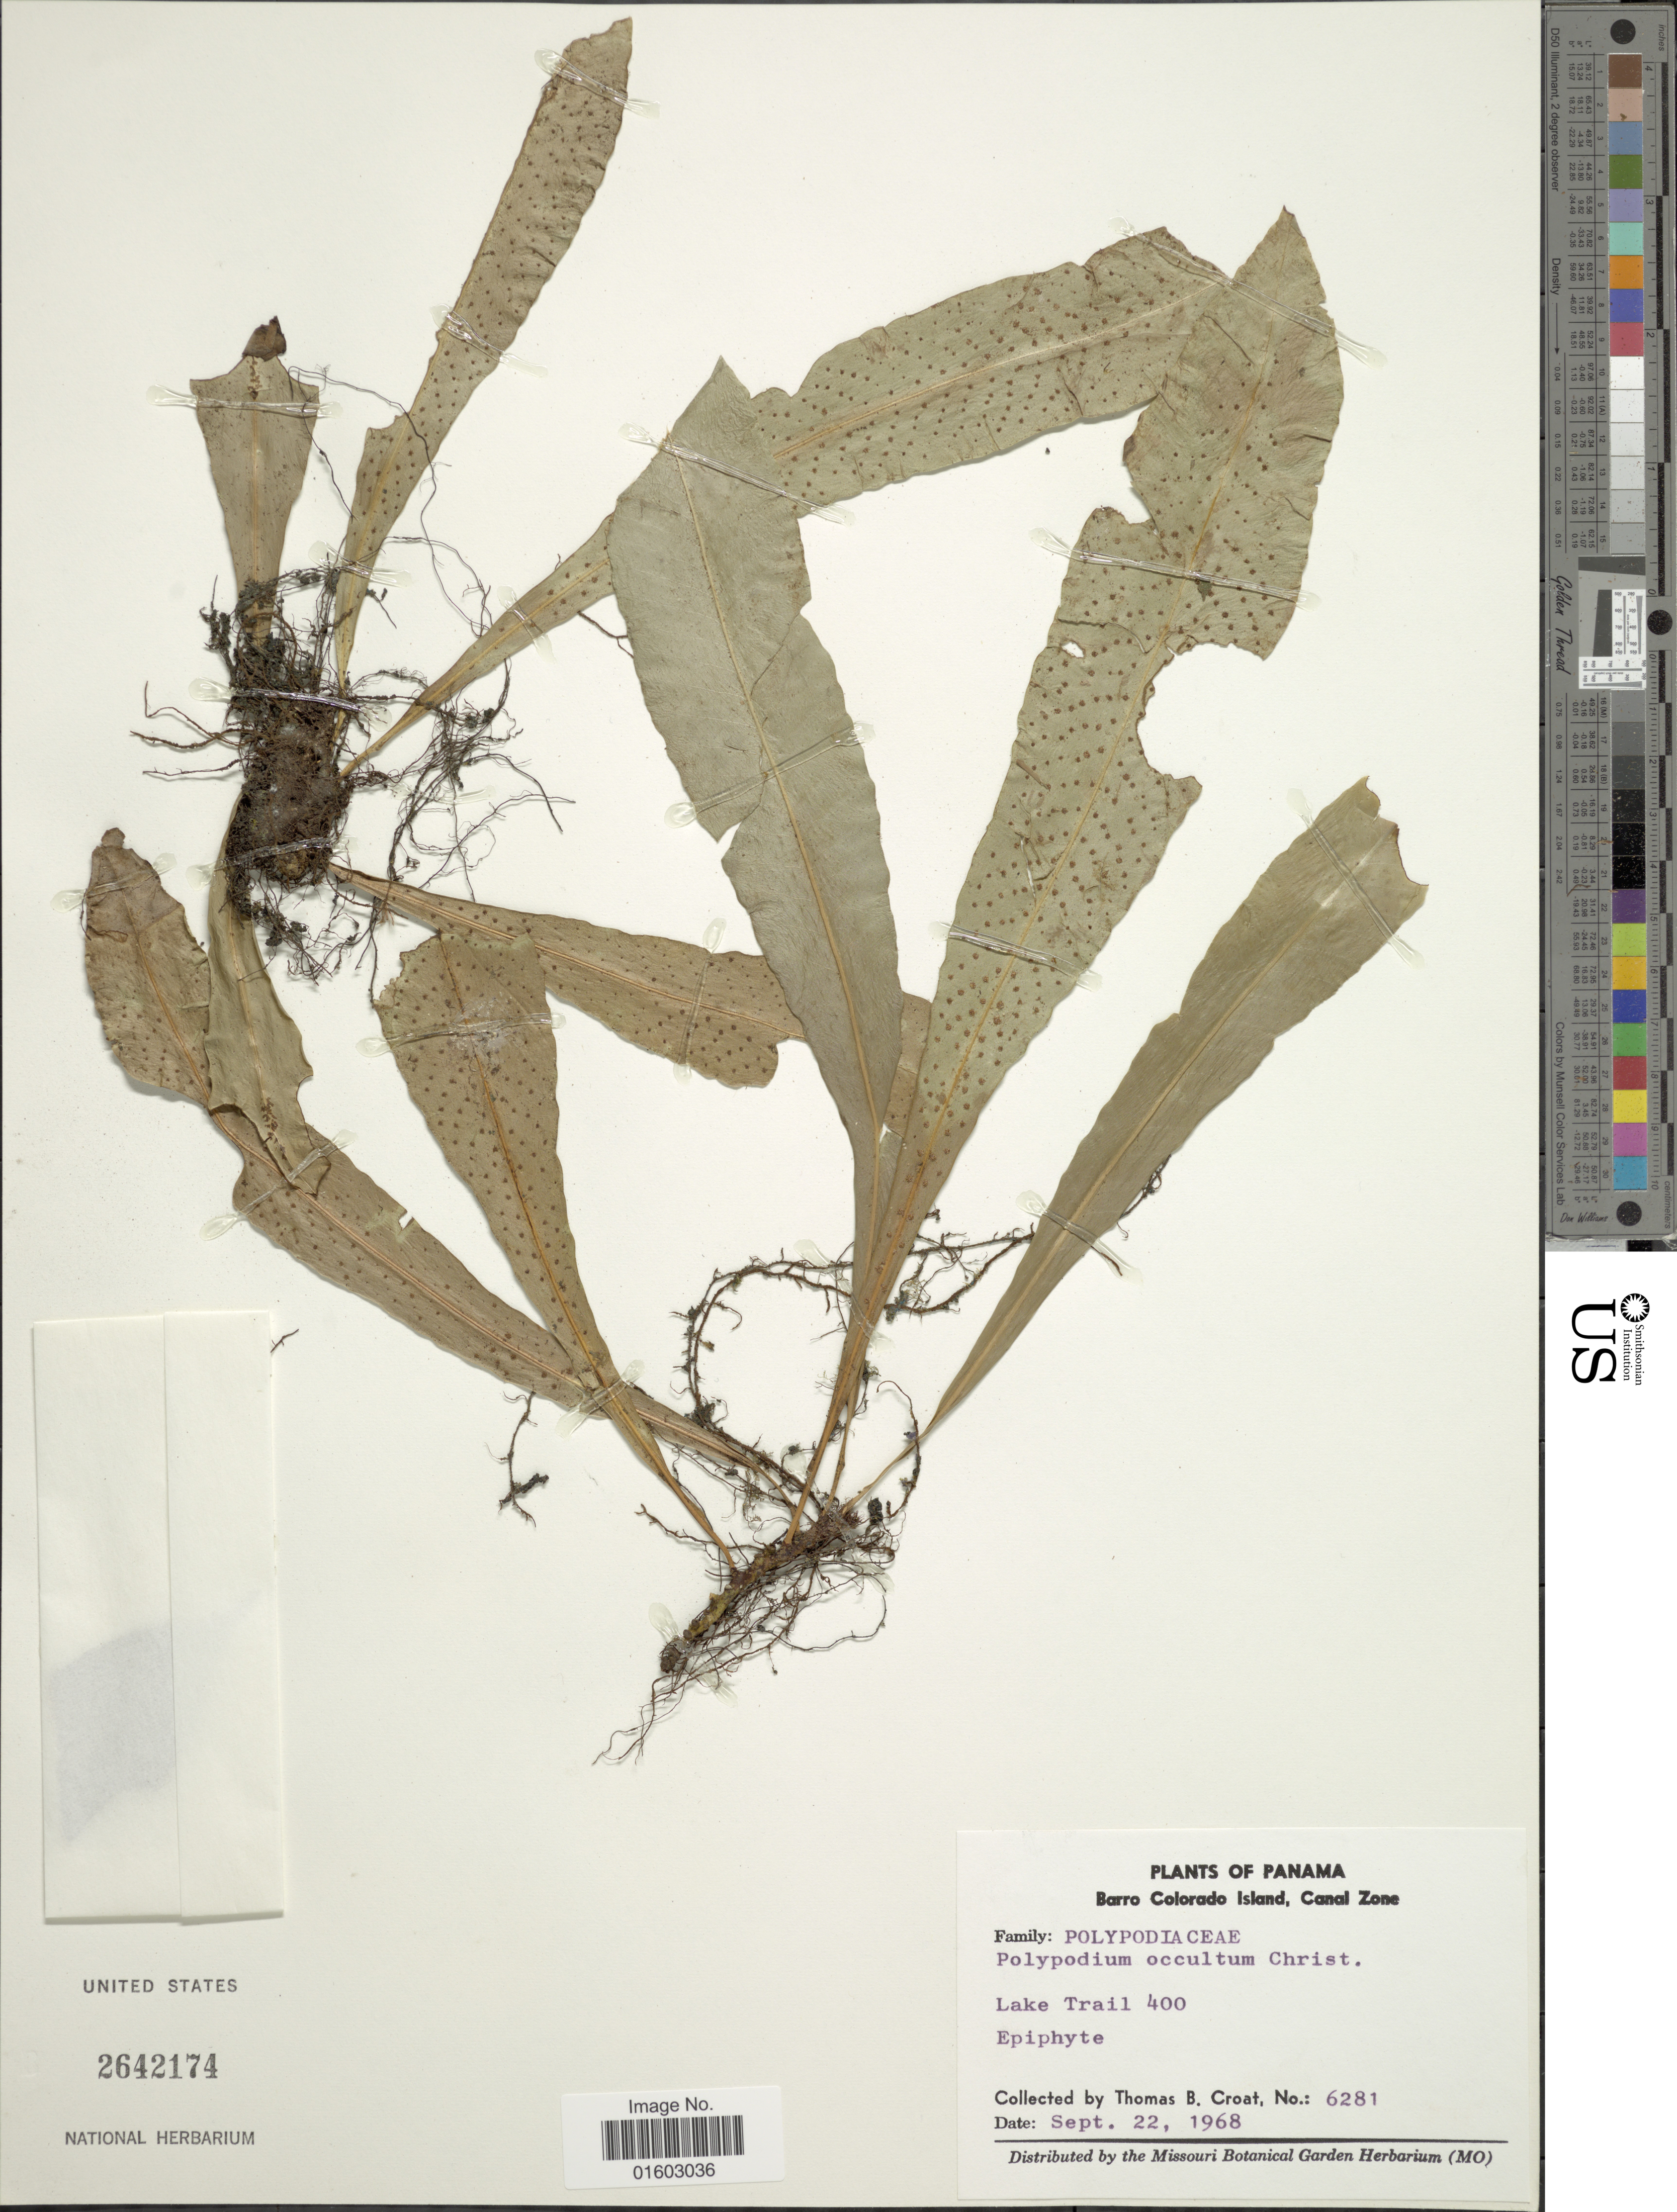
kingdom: Plantae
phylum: Tracheophyta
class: Polypodiopsida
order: Polypodiales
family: Polypodiaceae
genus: Campyloneurum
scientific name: Campyloneurum occultum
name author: (Christ) M. Mey. ex Lellinger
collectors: T. B. Croat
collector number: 6281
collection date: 1968-09-22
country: Panama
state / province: Panamá Oeste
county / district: Canal Zone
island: Barro Colorado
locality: Barro Colorado Island, Canal Zone. Lake Trail 400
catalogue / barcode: US 2642174